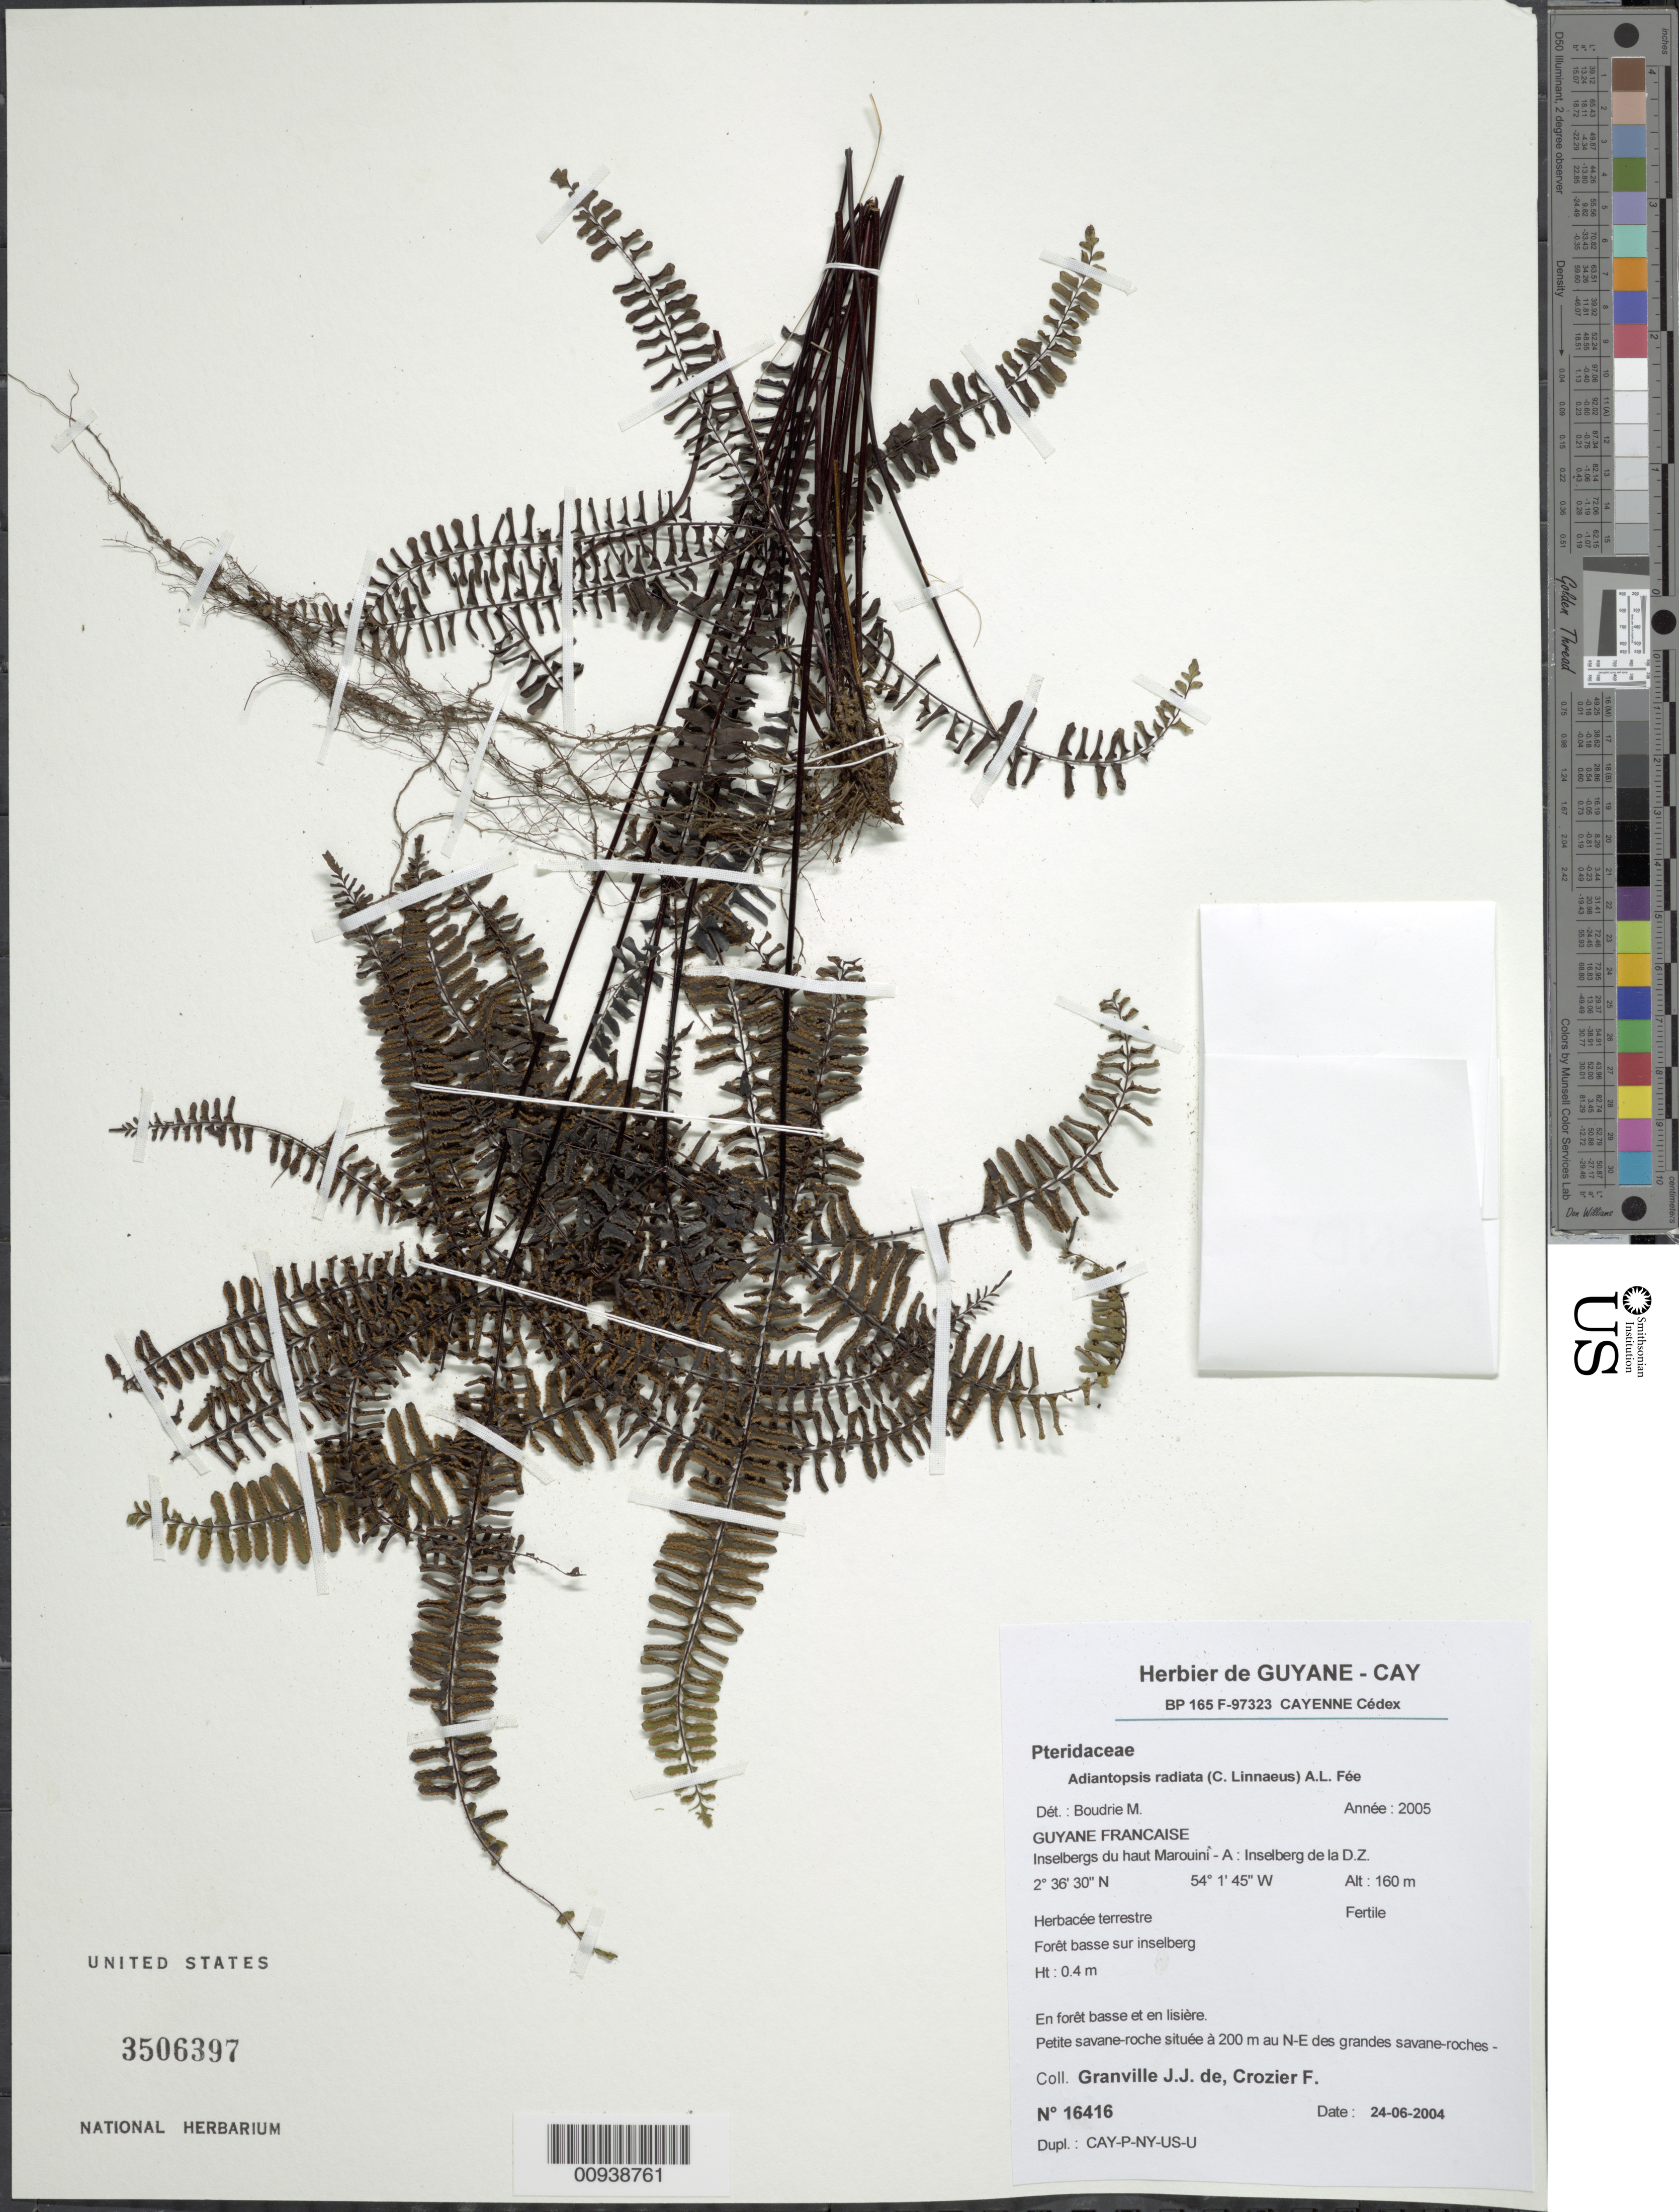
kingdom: Plantae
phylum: Tracheophyta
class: Polypodiopsida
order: Polypodiales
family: Pteridaceae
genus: Adiantopsis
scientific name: Adiantopsis radiata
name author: (L.) Fée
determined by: Boudrie, M.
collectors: J.-J. de Granville & F. Crozier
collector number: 16416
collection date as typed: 24-Jun-04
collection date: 2004-06-24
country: French Guiana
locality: Haut Marouini-A; Inselberg de la D.Z.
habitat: Forêt basse sur inselberg; petite savane-roche, en forêt basse et en lisière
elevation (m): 160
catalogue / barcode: US 3506397